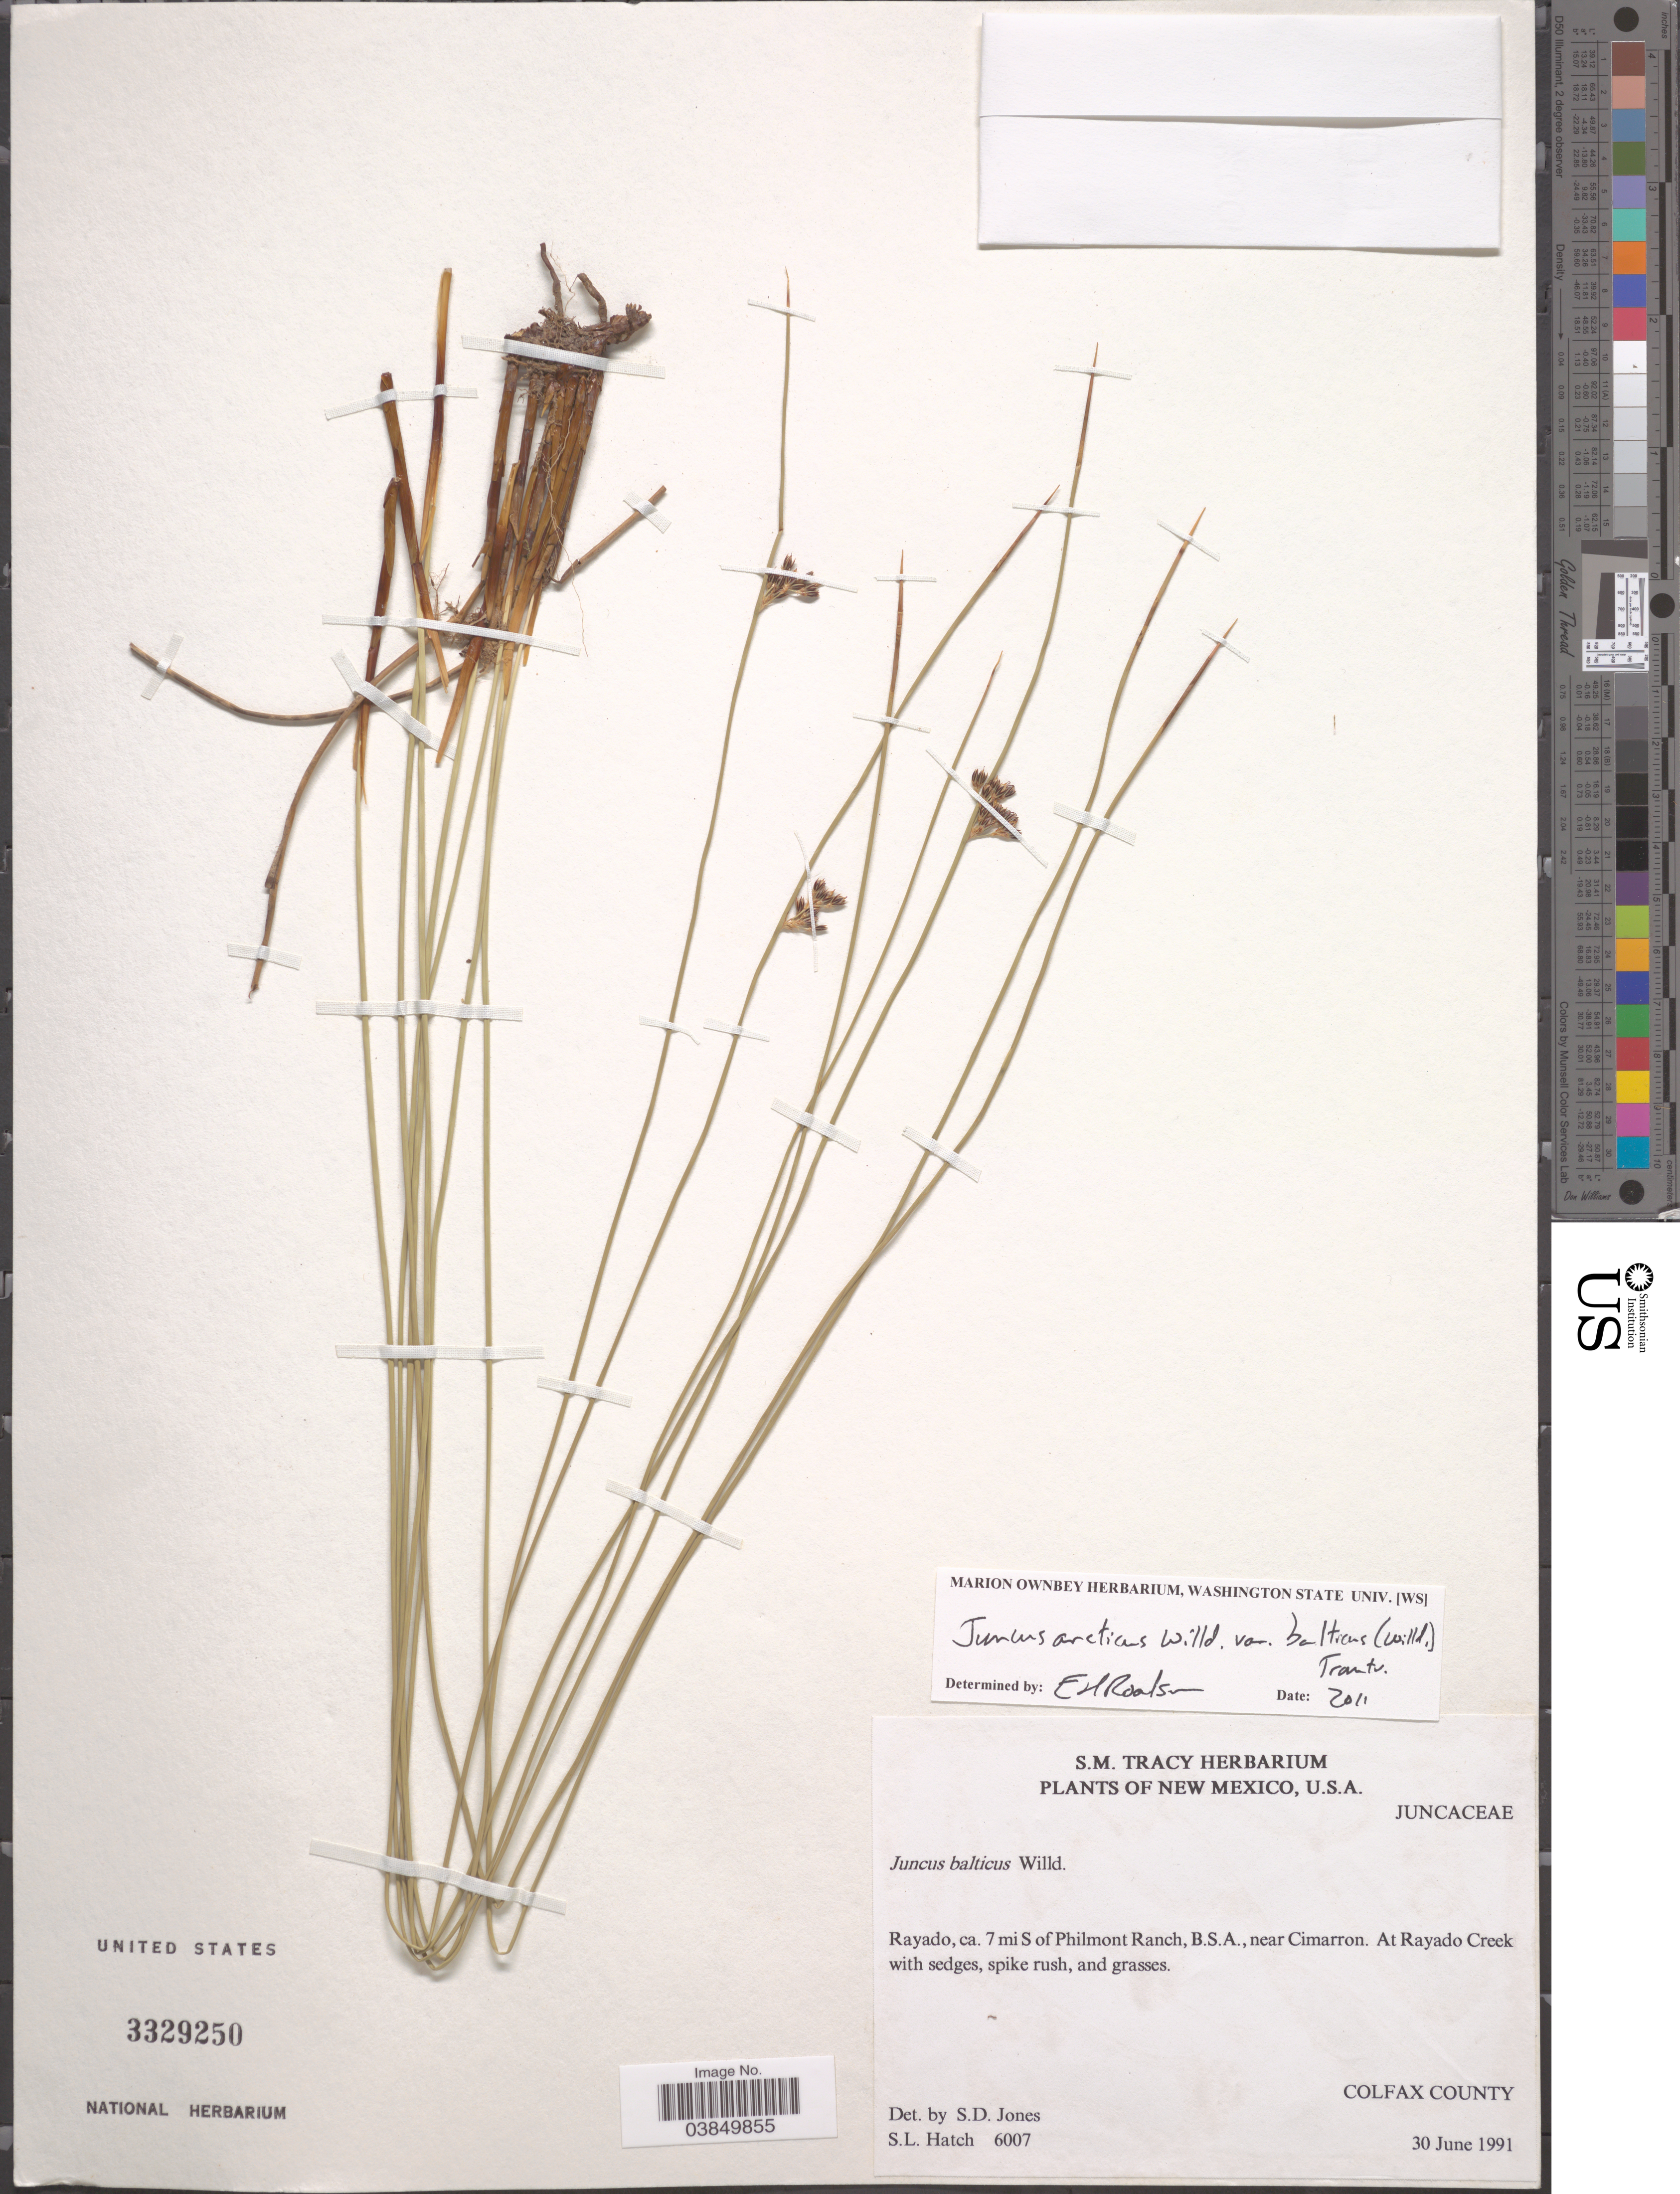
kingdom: Plantae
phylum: Tracheophyta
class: Liliopsida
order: Poales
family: Juncaceae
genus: Juncus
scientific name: Juncus balticus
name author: Willd.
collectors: S. Hatch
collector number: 6007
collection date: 1991-06-30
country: United States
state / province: New Mexico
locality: Rayado, ca. 7 mi S of Philmont Ranch, B.S.A., near Cimarron. At Rayado Creek. Colfax County.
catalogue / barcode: US 3329250